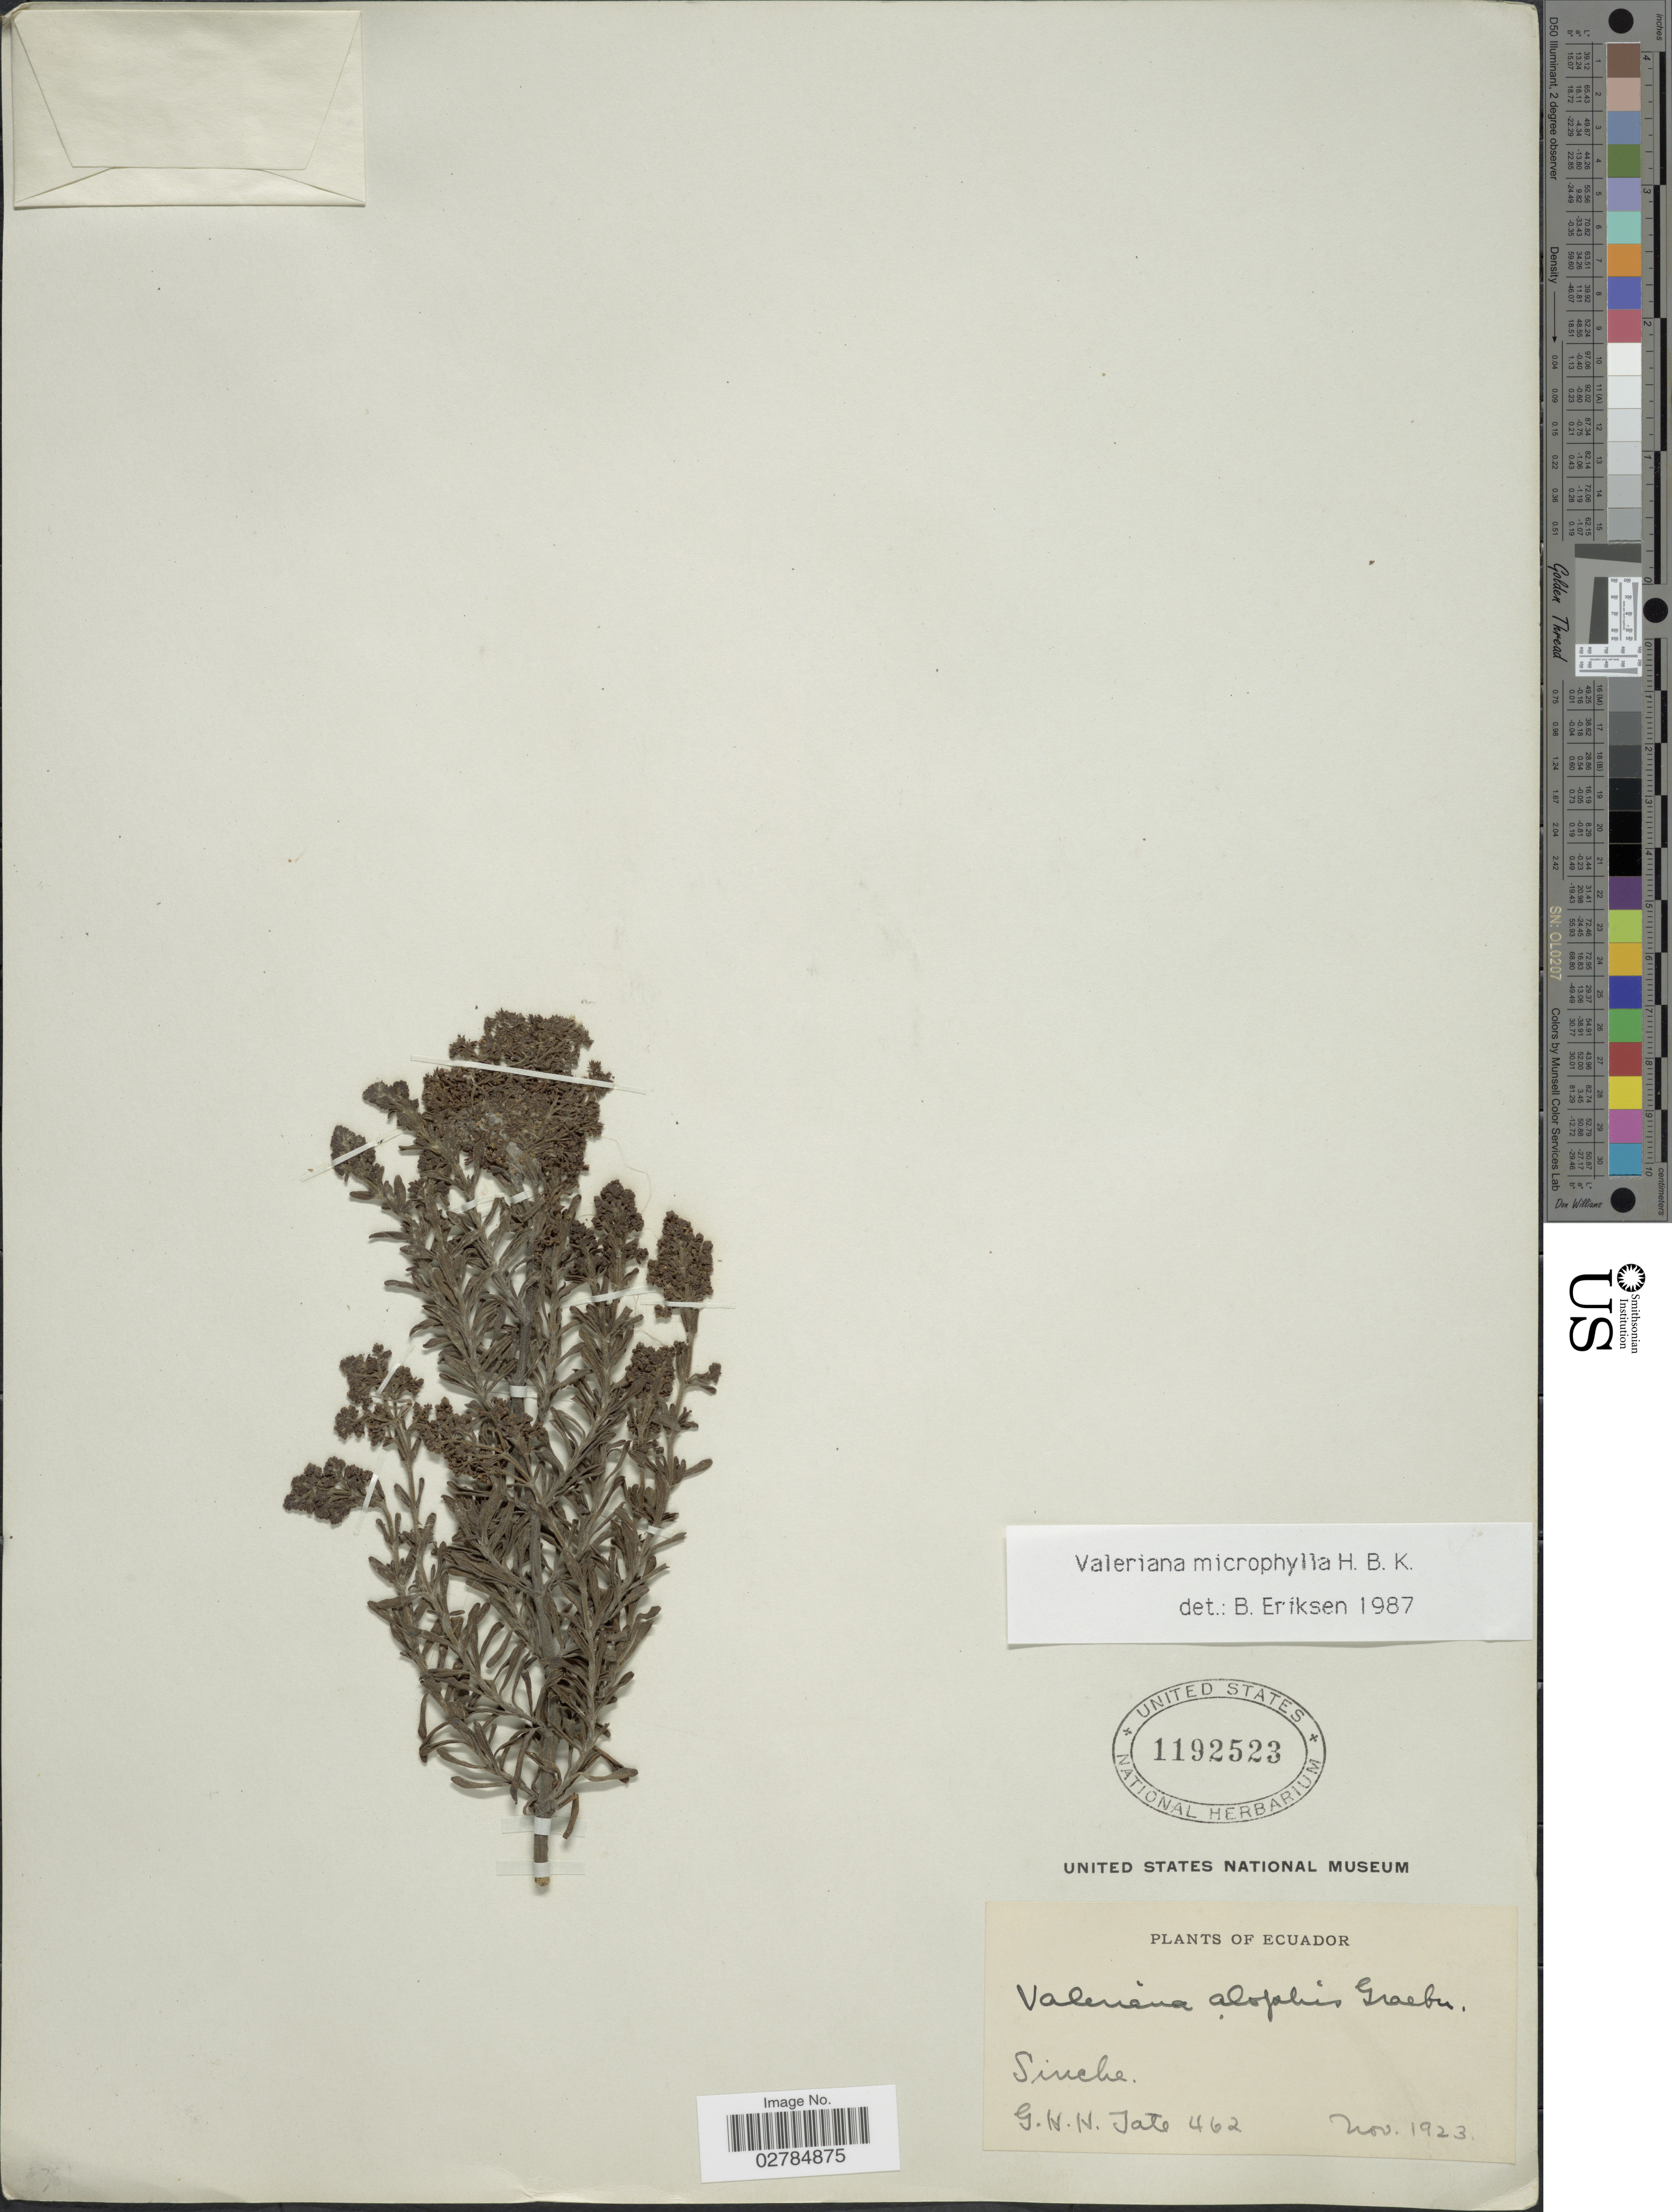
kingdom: Plantae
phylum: Tracheophyta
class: Magnoliopsida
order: Dipsacales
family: Caprifoliaceae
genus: Valeriana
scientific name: Valeriana microphylla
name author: Kunth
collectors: G. H. H.Tate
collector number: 462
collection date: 1923-11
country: Ecuador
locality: Sinche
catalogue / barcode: US 1192523